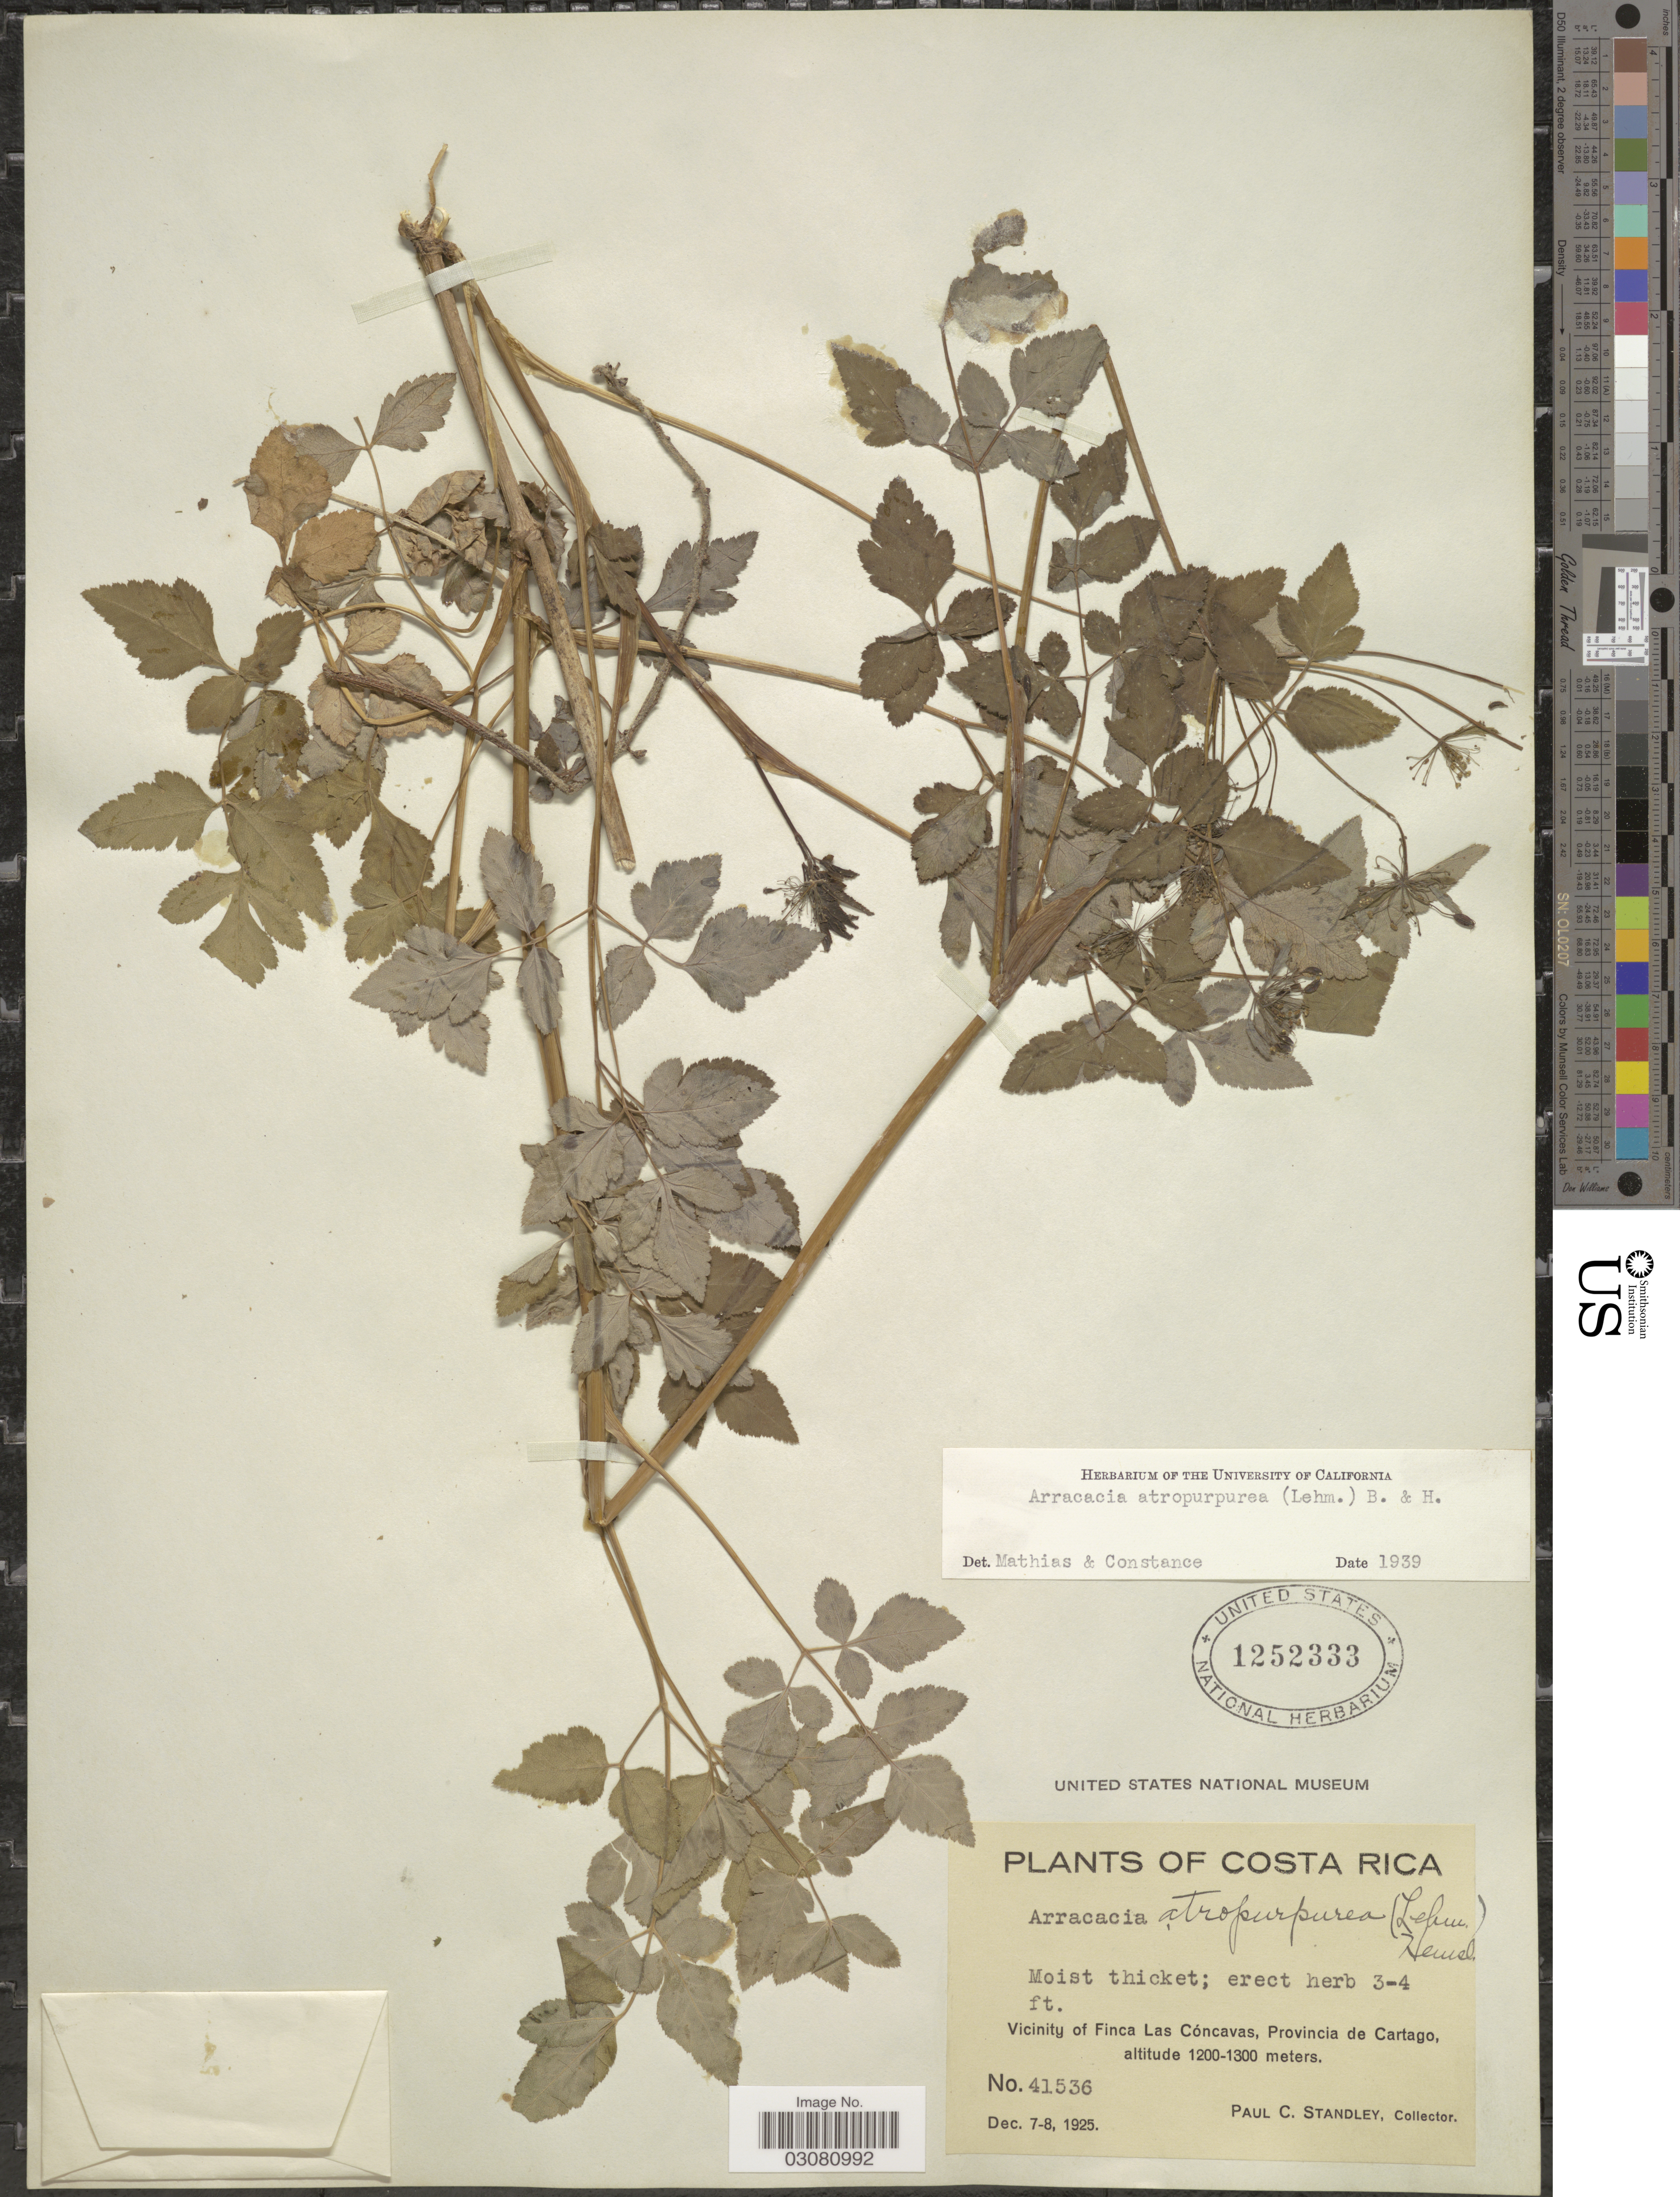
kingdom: Plantae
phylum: Tracheophyta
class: Magnoliopsida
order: Apiales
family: Apiaceae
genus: Arracacia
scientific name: Arracacia atropurpurea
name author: (Lehm.) Benth. & Hook. f. ex Hemsl.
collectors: P. C. Standley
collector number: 41536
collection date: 1925-12-07/1925-12-08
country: Costa Rica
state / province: Cartago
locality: Vicinity of Finca Las Cóncavas.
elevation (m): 1200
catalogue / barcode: US 1252333